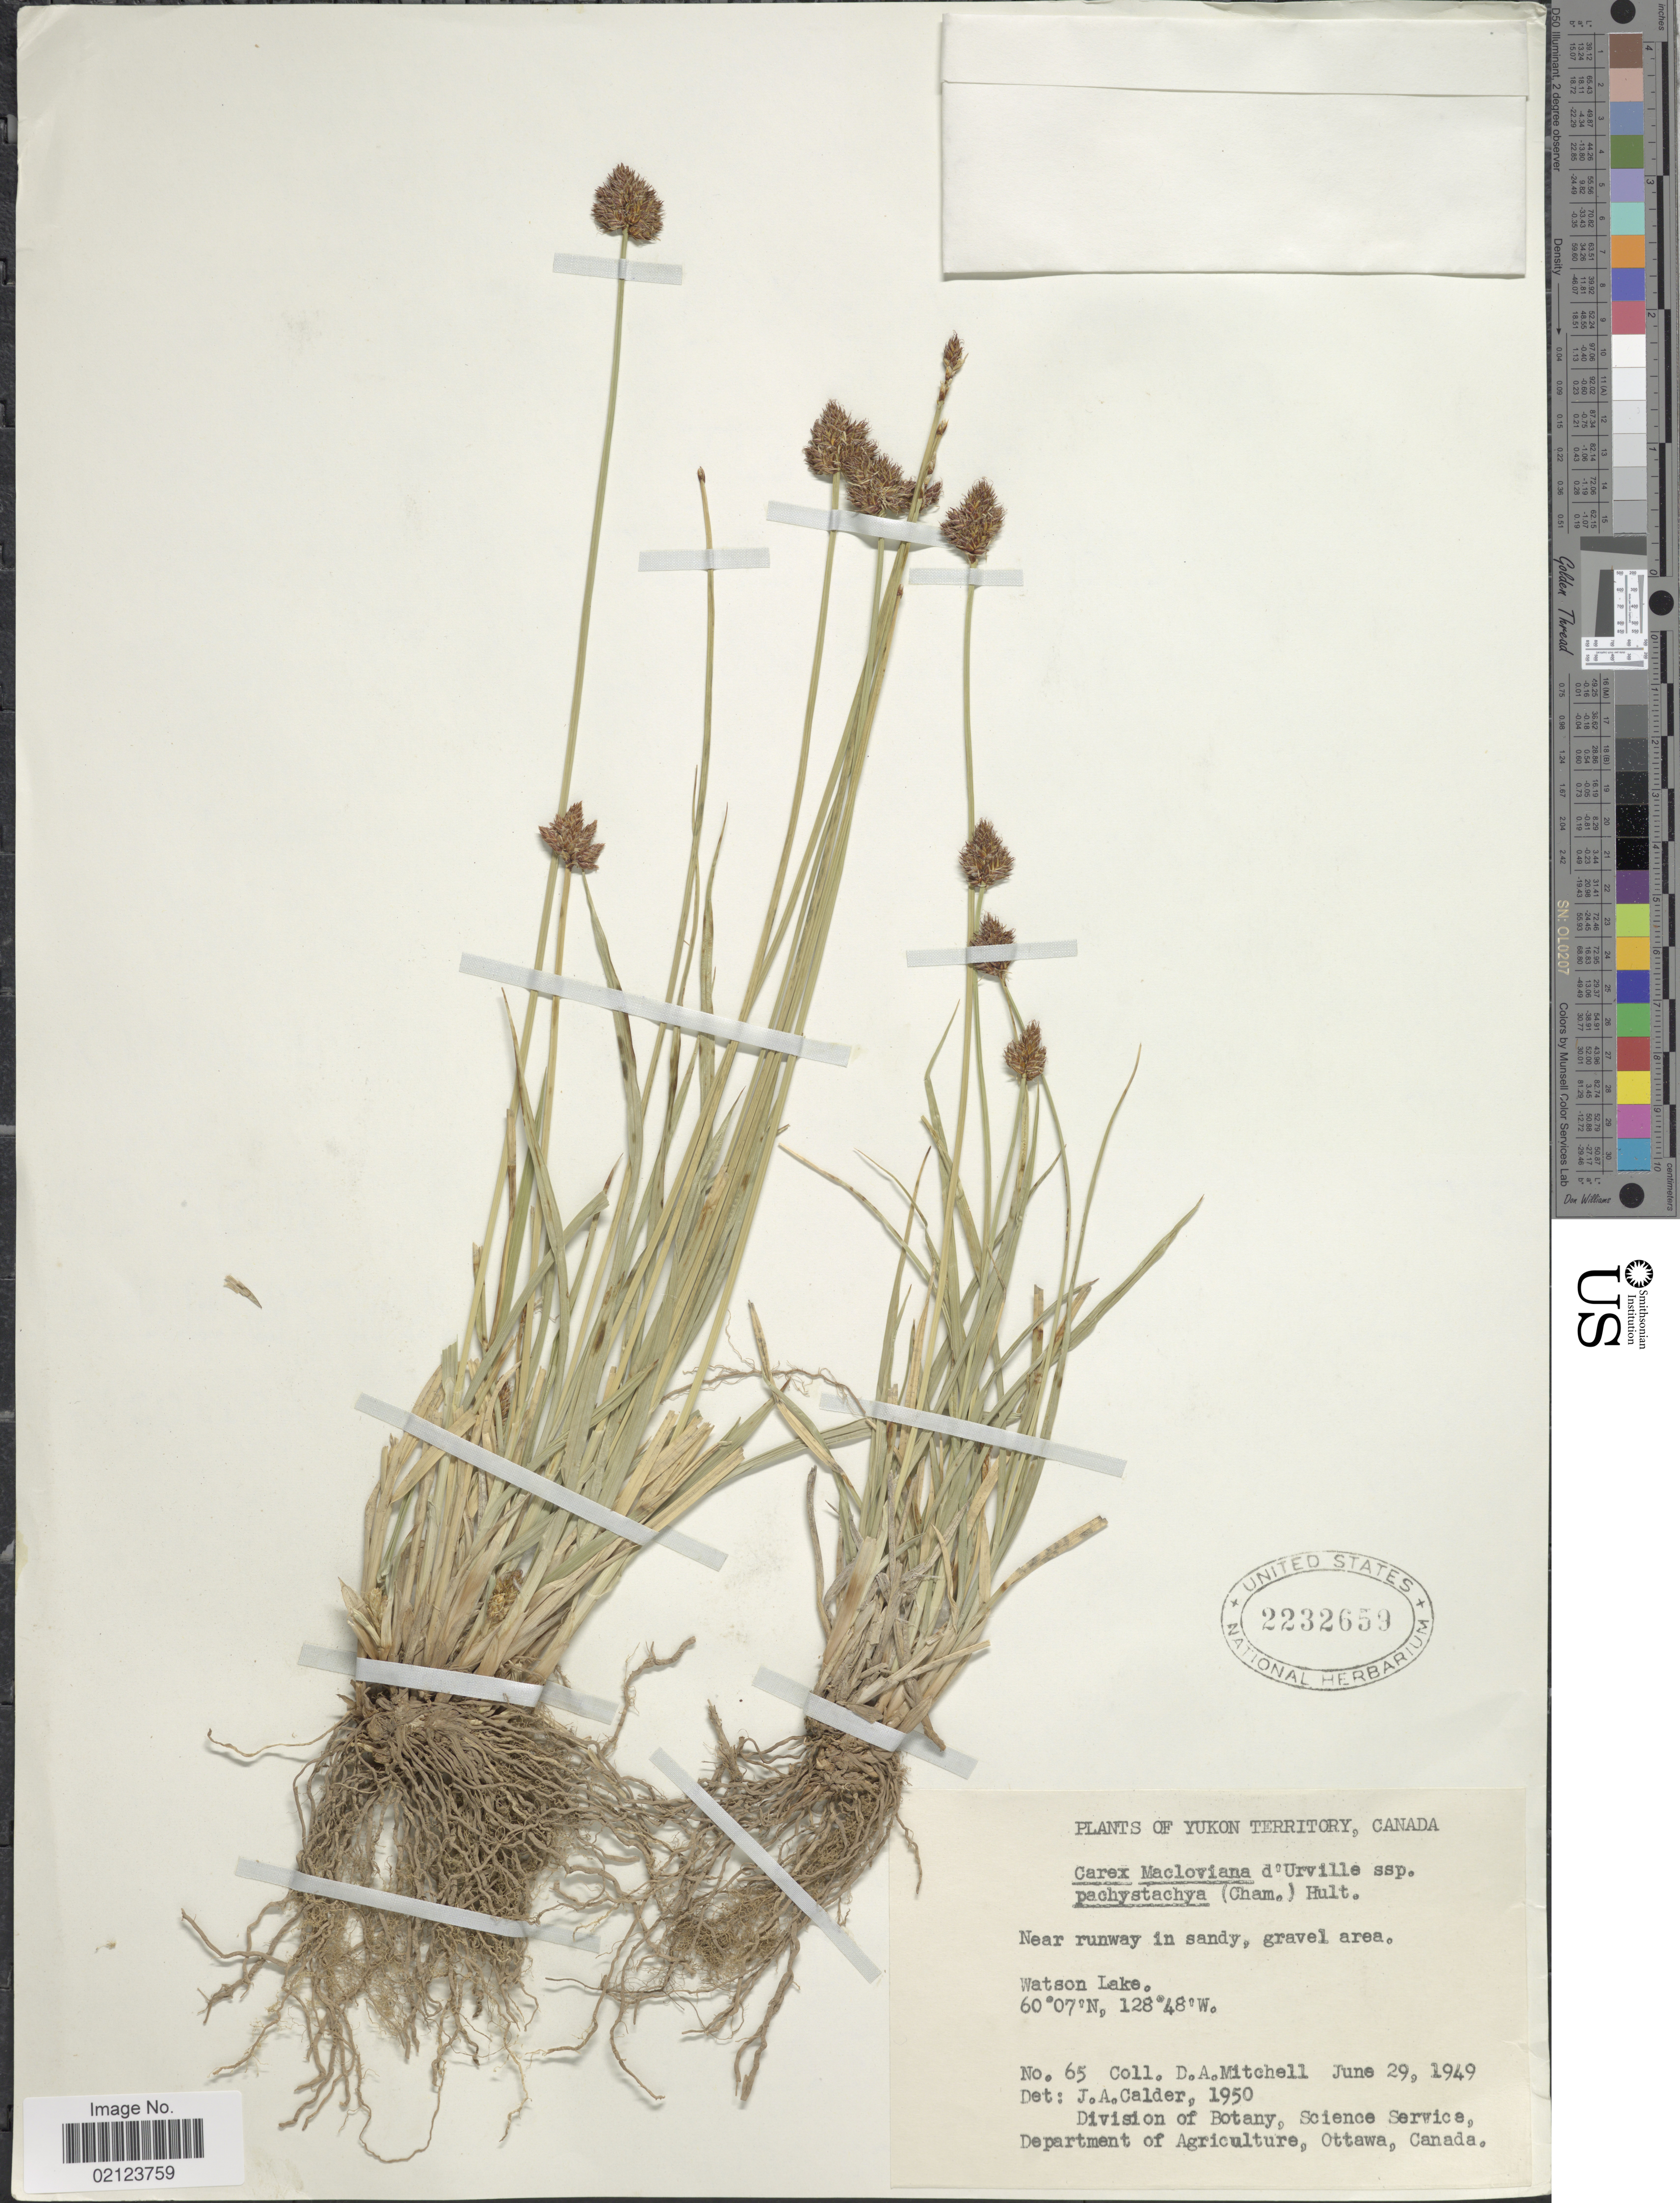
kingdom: Plantae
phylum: Tracheophyta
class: Liliopsida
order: Poales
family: Cyperaceae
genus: Carex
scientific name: Carex macloviana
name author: d'Urv.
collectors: D. Mitchell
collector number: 65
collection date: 1949-06-29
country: Canada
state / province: Yukon Territory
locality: Near runway in sandy, gravel area. Watson Lake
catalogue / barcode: US 2232659